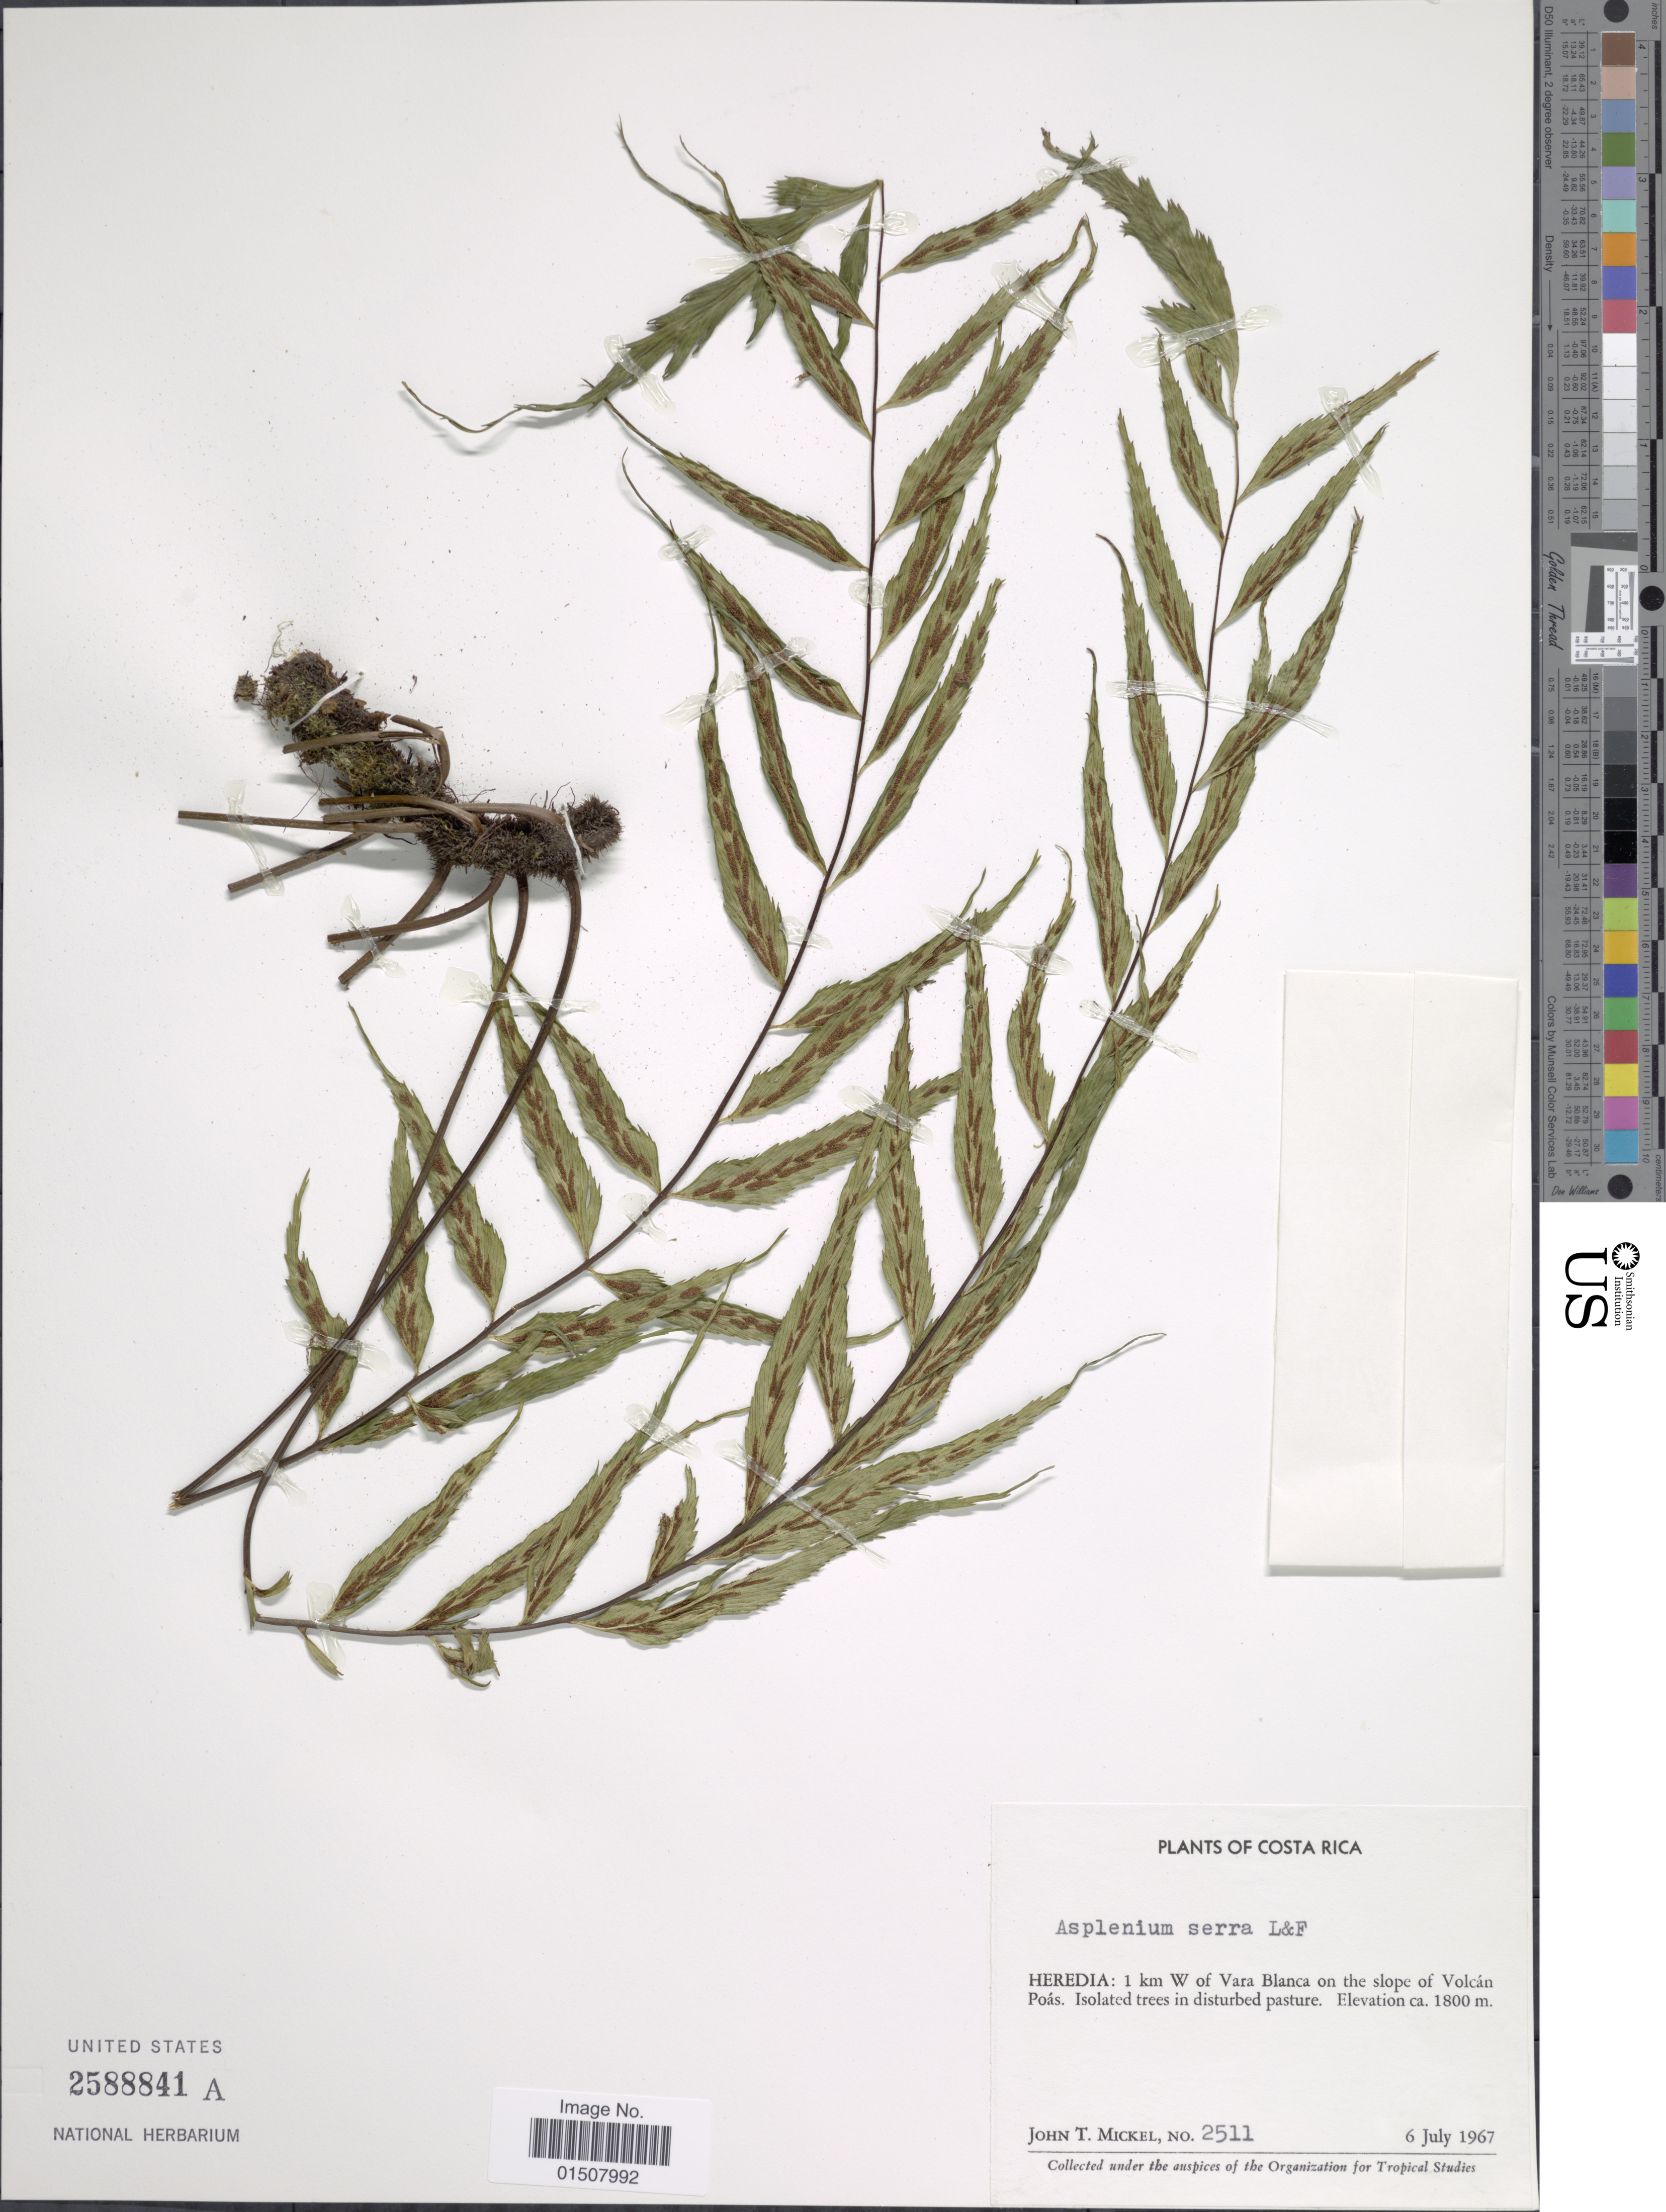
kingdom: Plantae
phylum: Tracheophyta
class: Polypodiopsida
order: Polypodiales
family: Aspleniaceae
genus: Asplenium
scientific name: Asplenium serra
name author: Langsd. & Fisch.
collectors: J. T. Mickel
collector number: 2511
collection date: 1967-07-06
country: Costa Rica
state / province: Heredia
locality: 1 km W of Vara Blanca on the slope of Volcan Poas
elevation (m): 1800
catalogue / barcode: US 2588841A